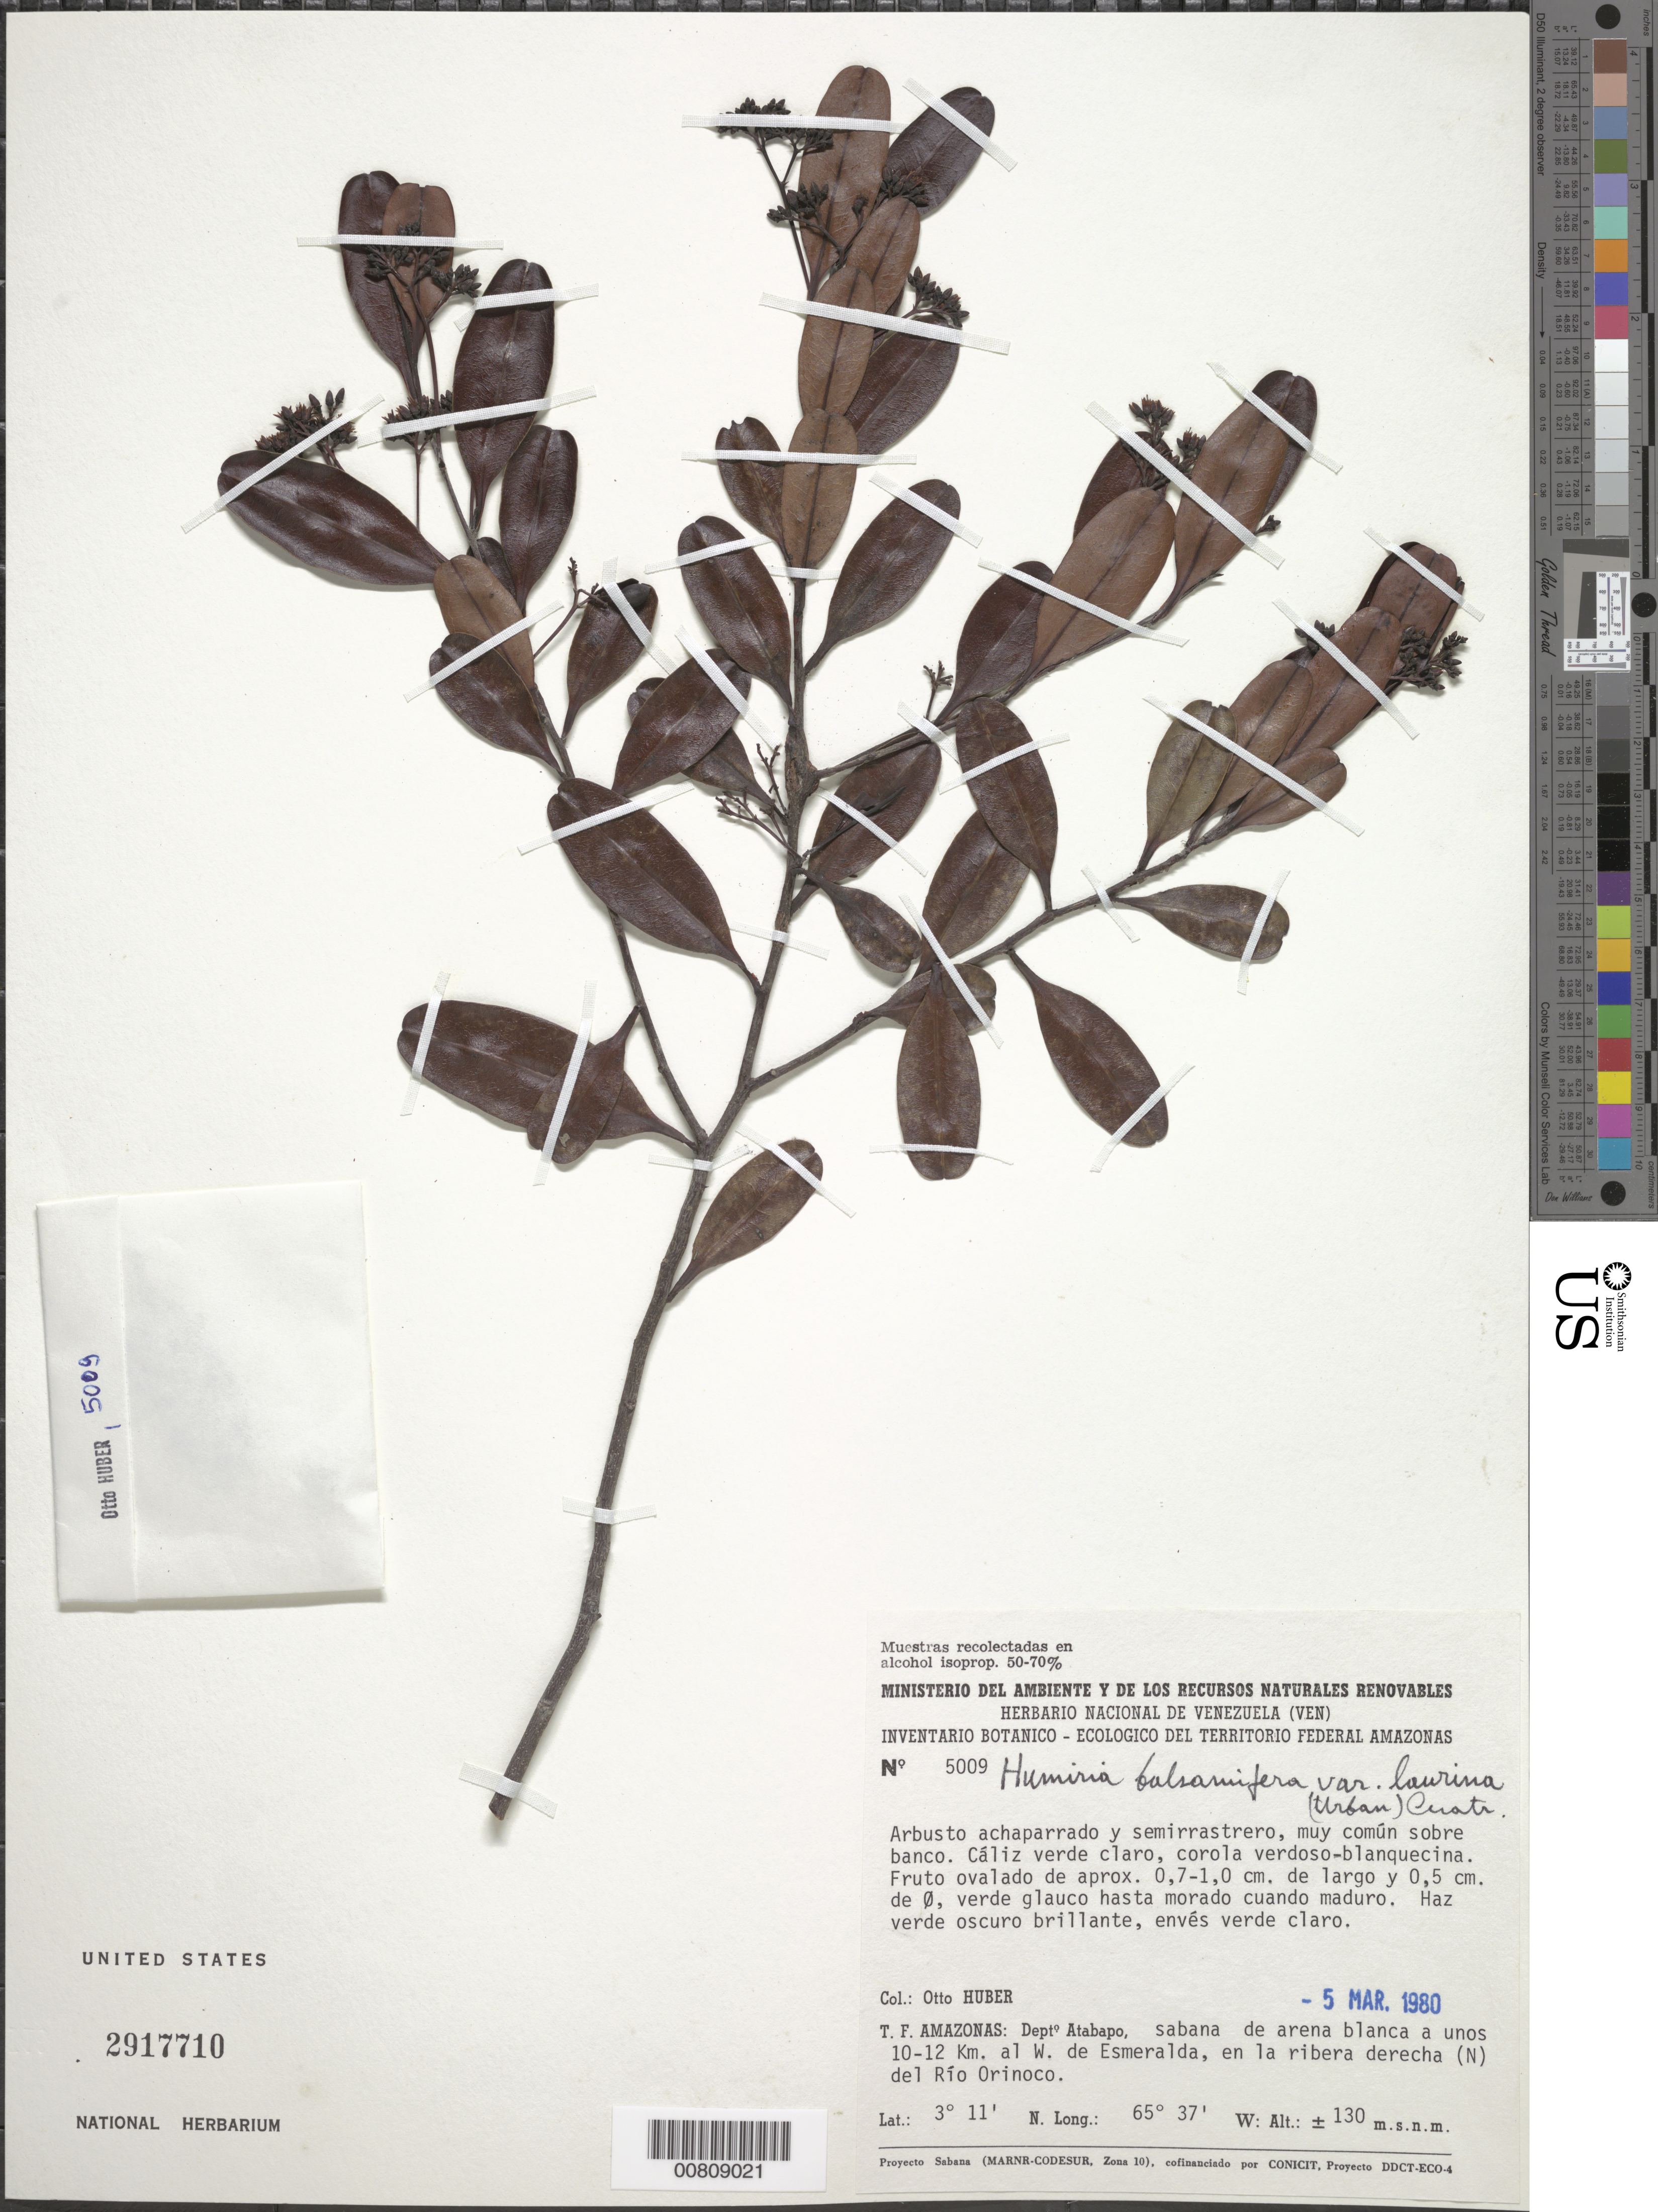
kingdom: Plantae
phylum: Tracheophyta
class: Magnoliopsida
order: Malpighiales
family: Humiriaceae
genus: Humiria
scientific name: Humiria balsamifera var. laurina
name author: Cuatrec.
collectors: O. Huber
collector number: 5009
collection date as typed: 5-Mar-80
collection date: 1980-03-05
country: Venezuela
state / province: Amazonas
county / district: Atabapo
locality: Esmeralda, 10-12 km al W; en la ribera derecha (N) del Río Orinoco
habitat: Sabana de arena blanca; sobre banco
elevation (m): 130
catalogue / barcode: US 2917710